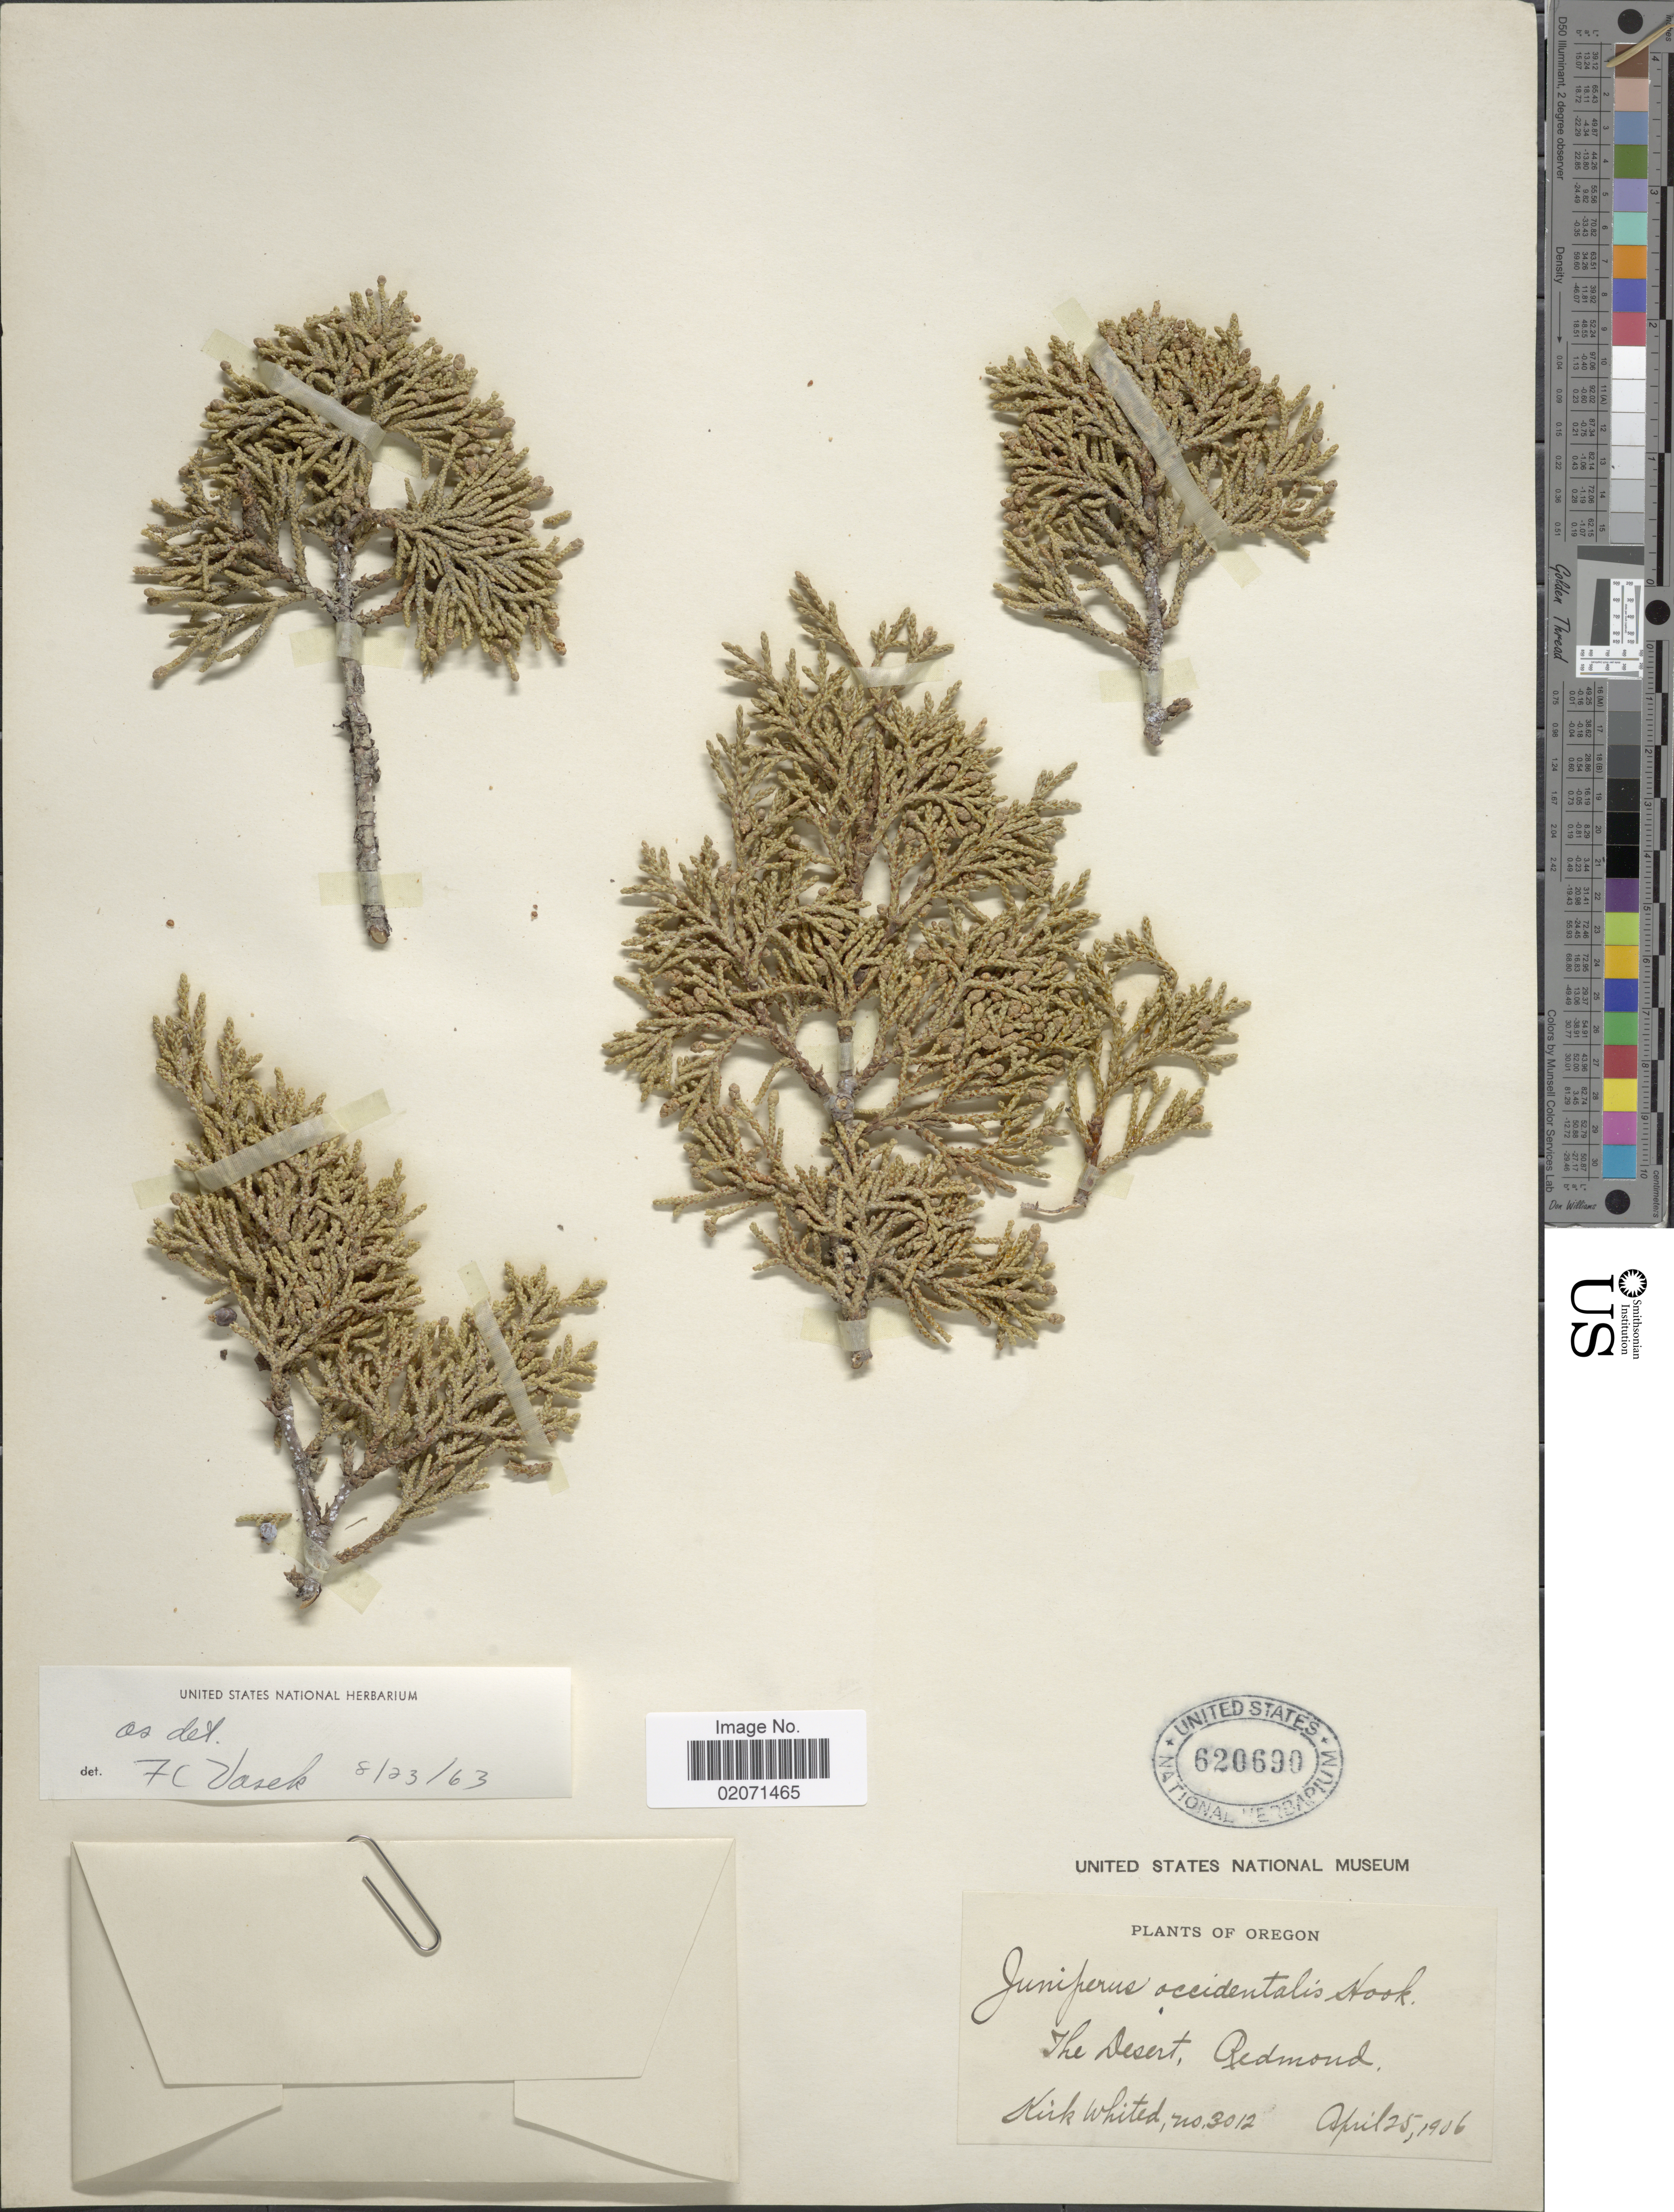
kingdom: Plantae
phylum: Tracheophyta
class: Pinopsida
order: Pinales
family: Cupressaceae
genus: Juniperus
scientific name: Juniperus occidentalis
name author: Hook.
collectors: K. Whited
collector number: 3012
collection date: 1906-04-25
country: United States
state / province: Oregon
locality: The Desert, Redmond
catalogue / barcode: US 620690